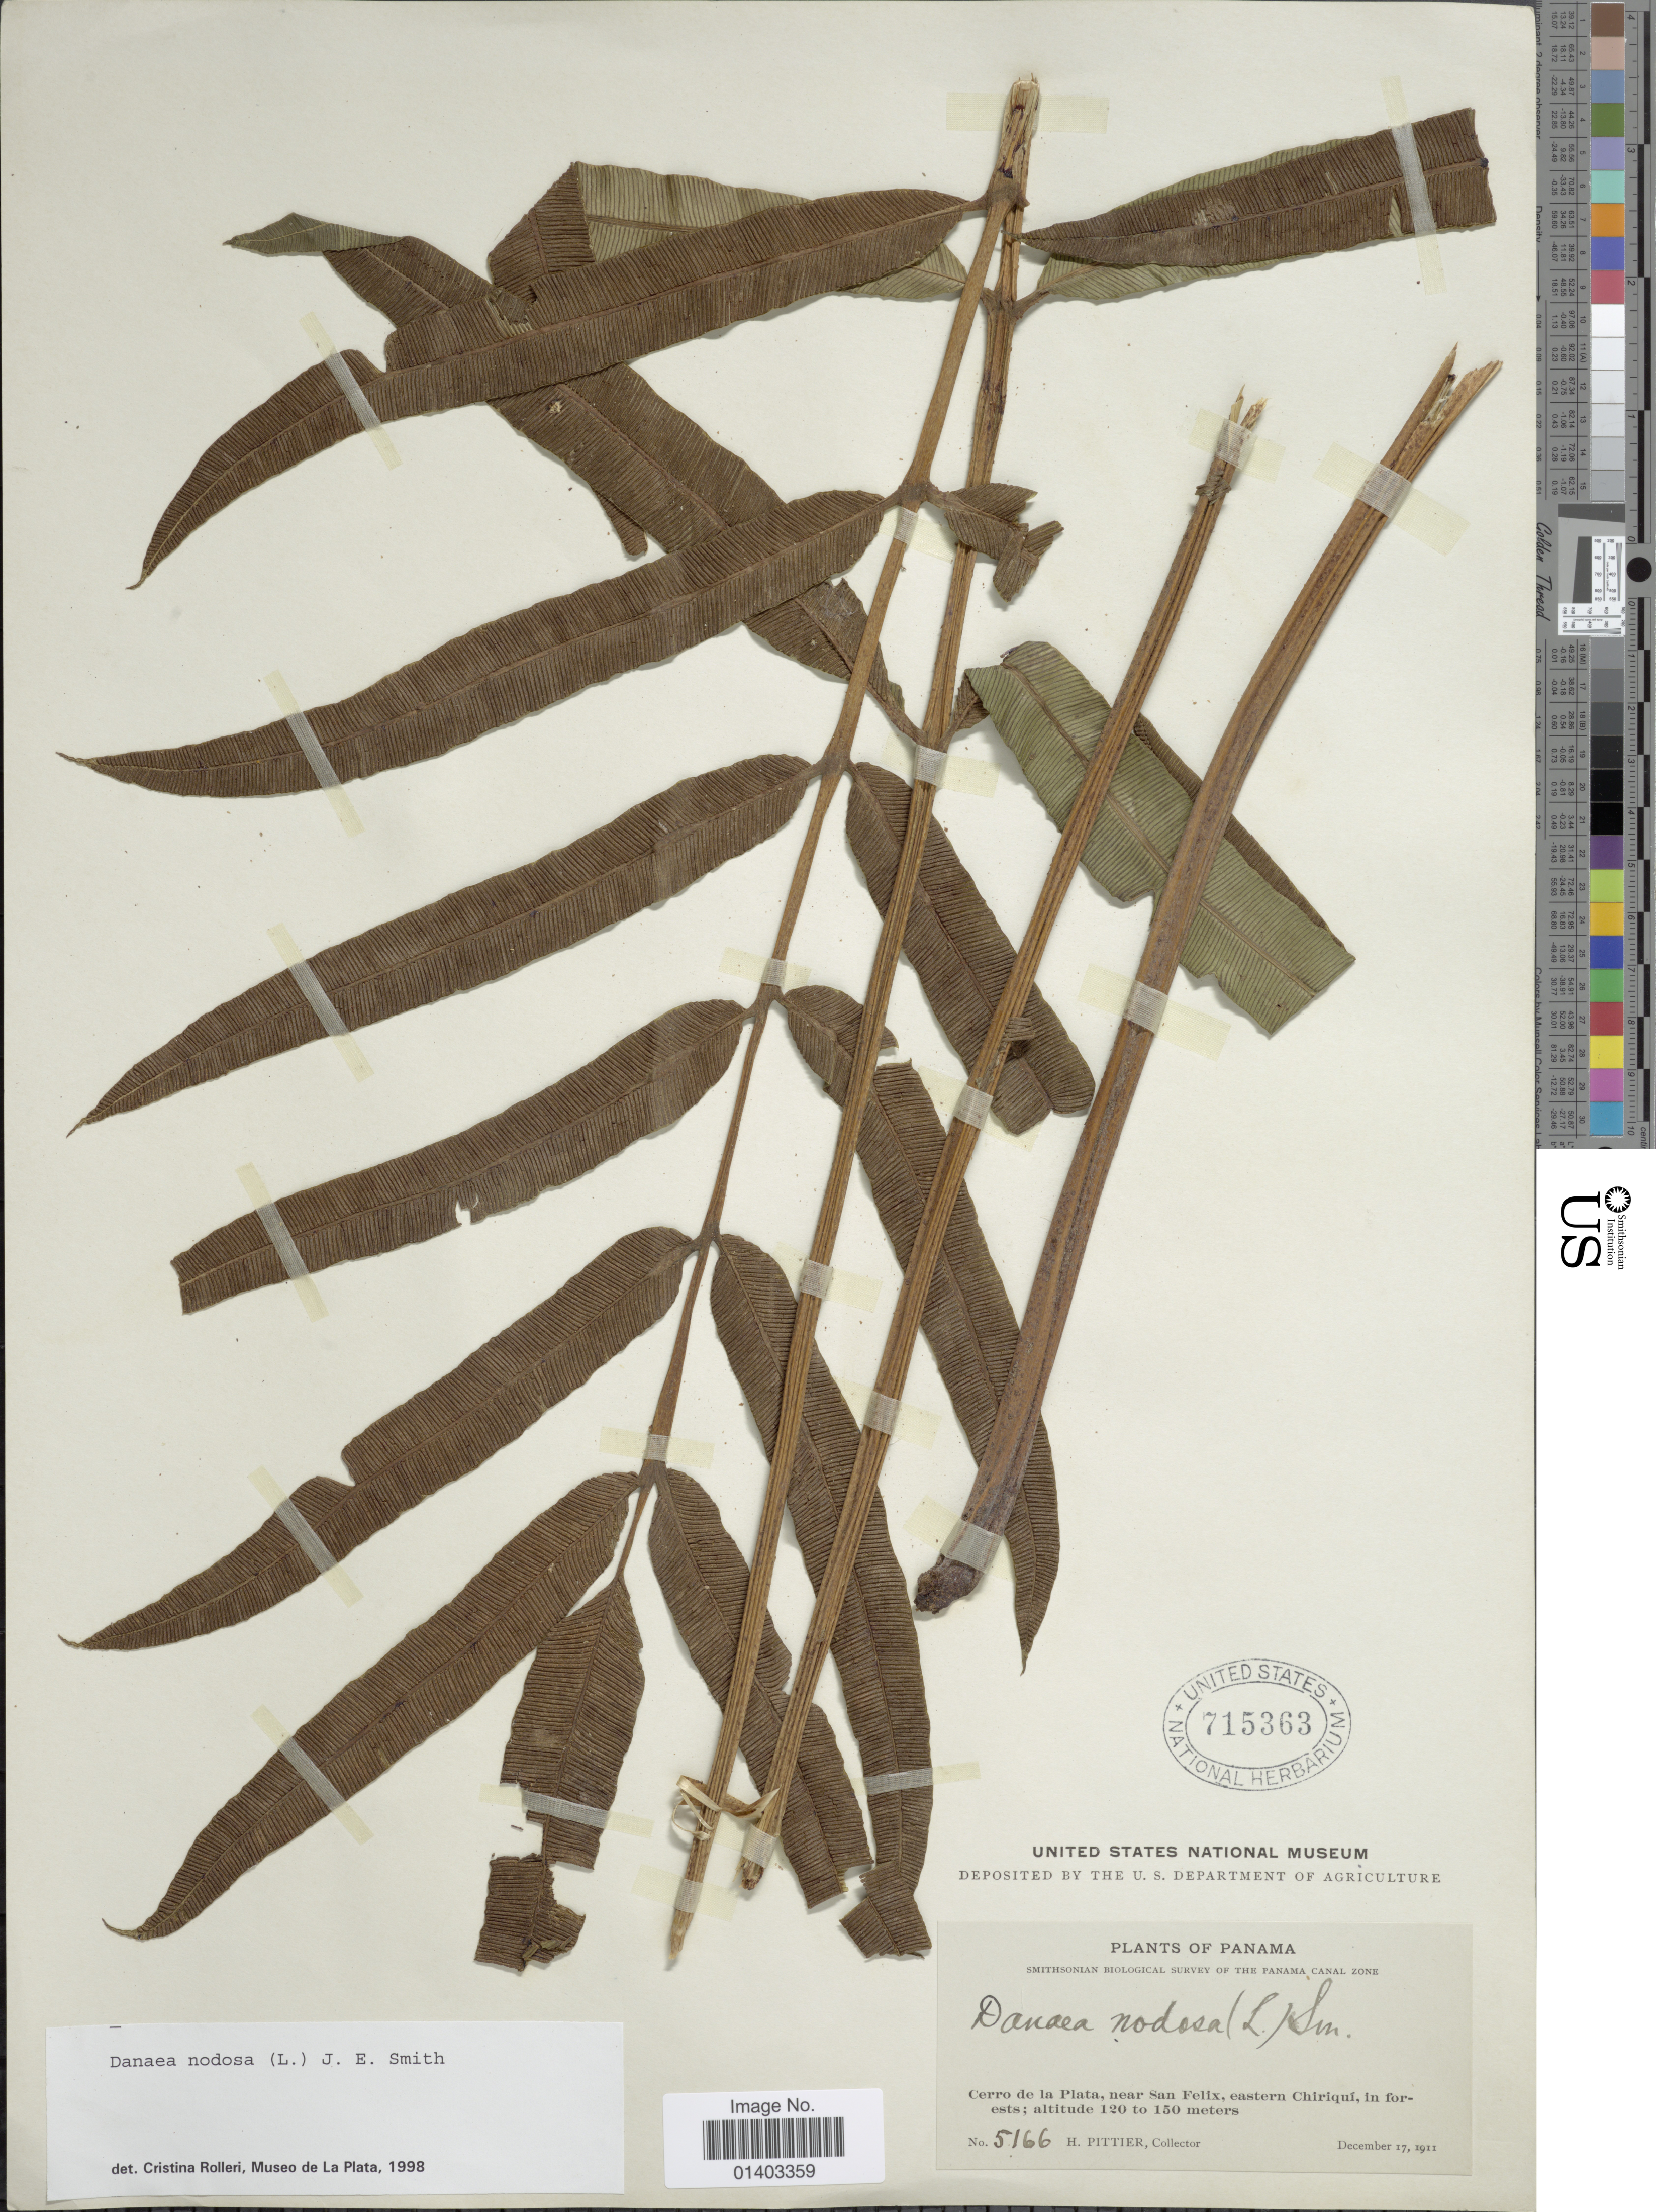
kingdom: Plantae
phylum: Tracheophyta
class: Polypodiopsida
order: Marattiales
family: Marattiaceae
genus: Danaea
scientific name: Danaea nodosa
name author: (L.) Sm.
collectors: H. F. Pittier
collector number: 5166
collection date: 1911-12-17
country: Panama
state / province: Chiriqui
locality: Cerro de la Plata, near San felix, eastern Chiriqui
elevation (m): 120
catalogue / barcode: US 715363